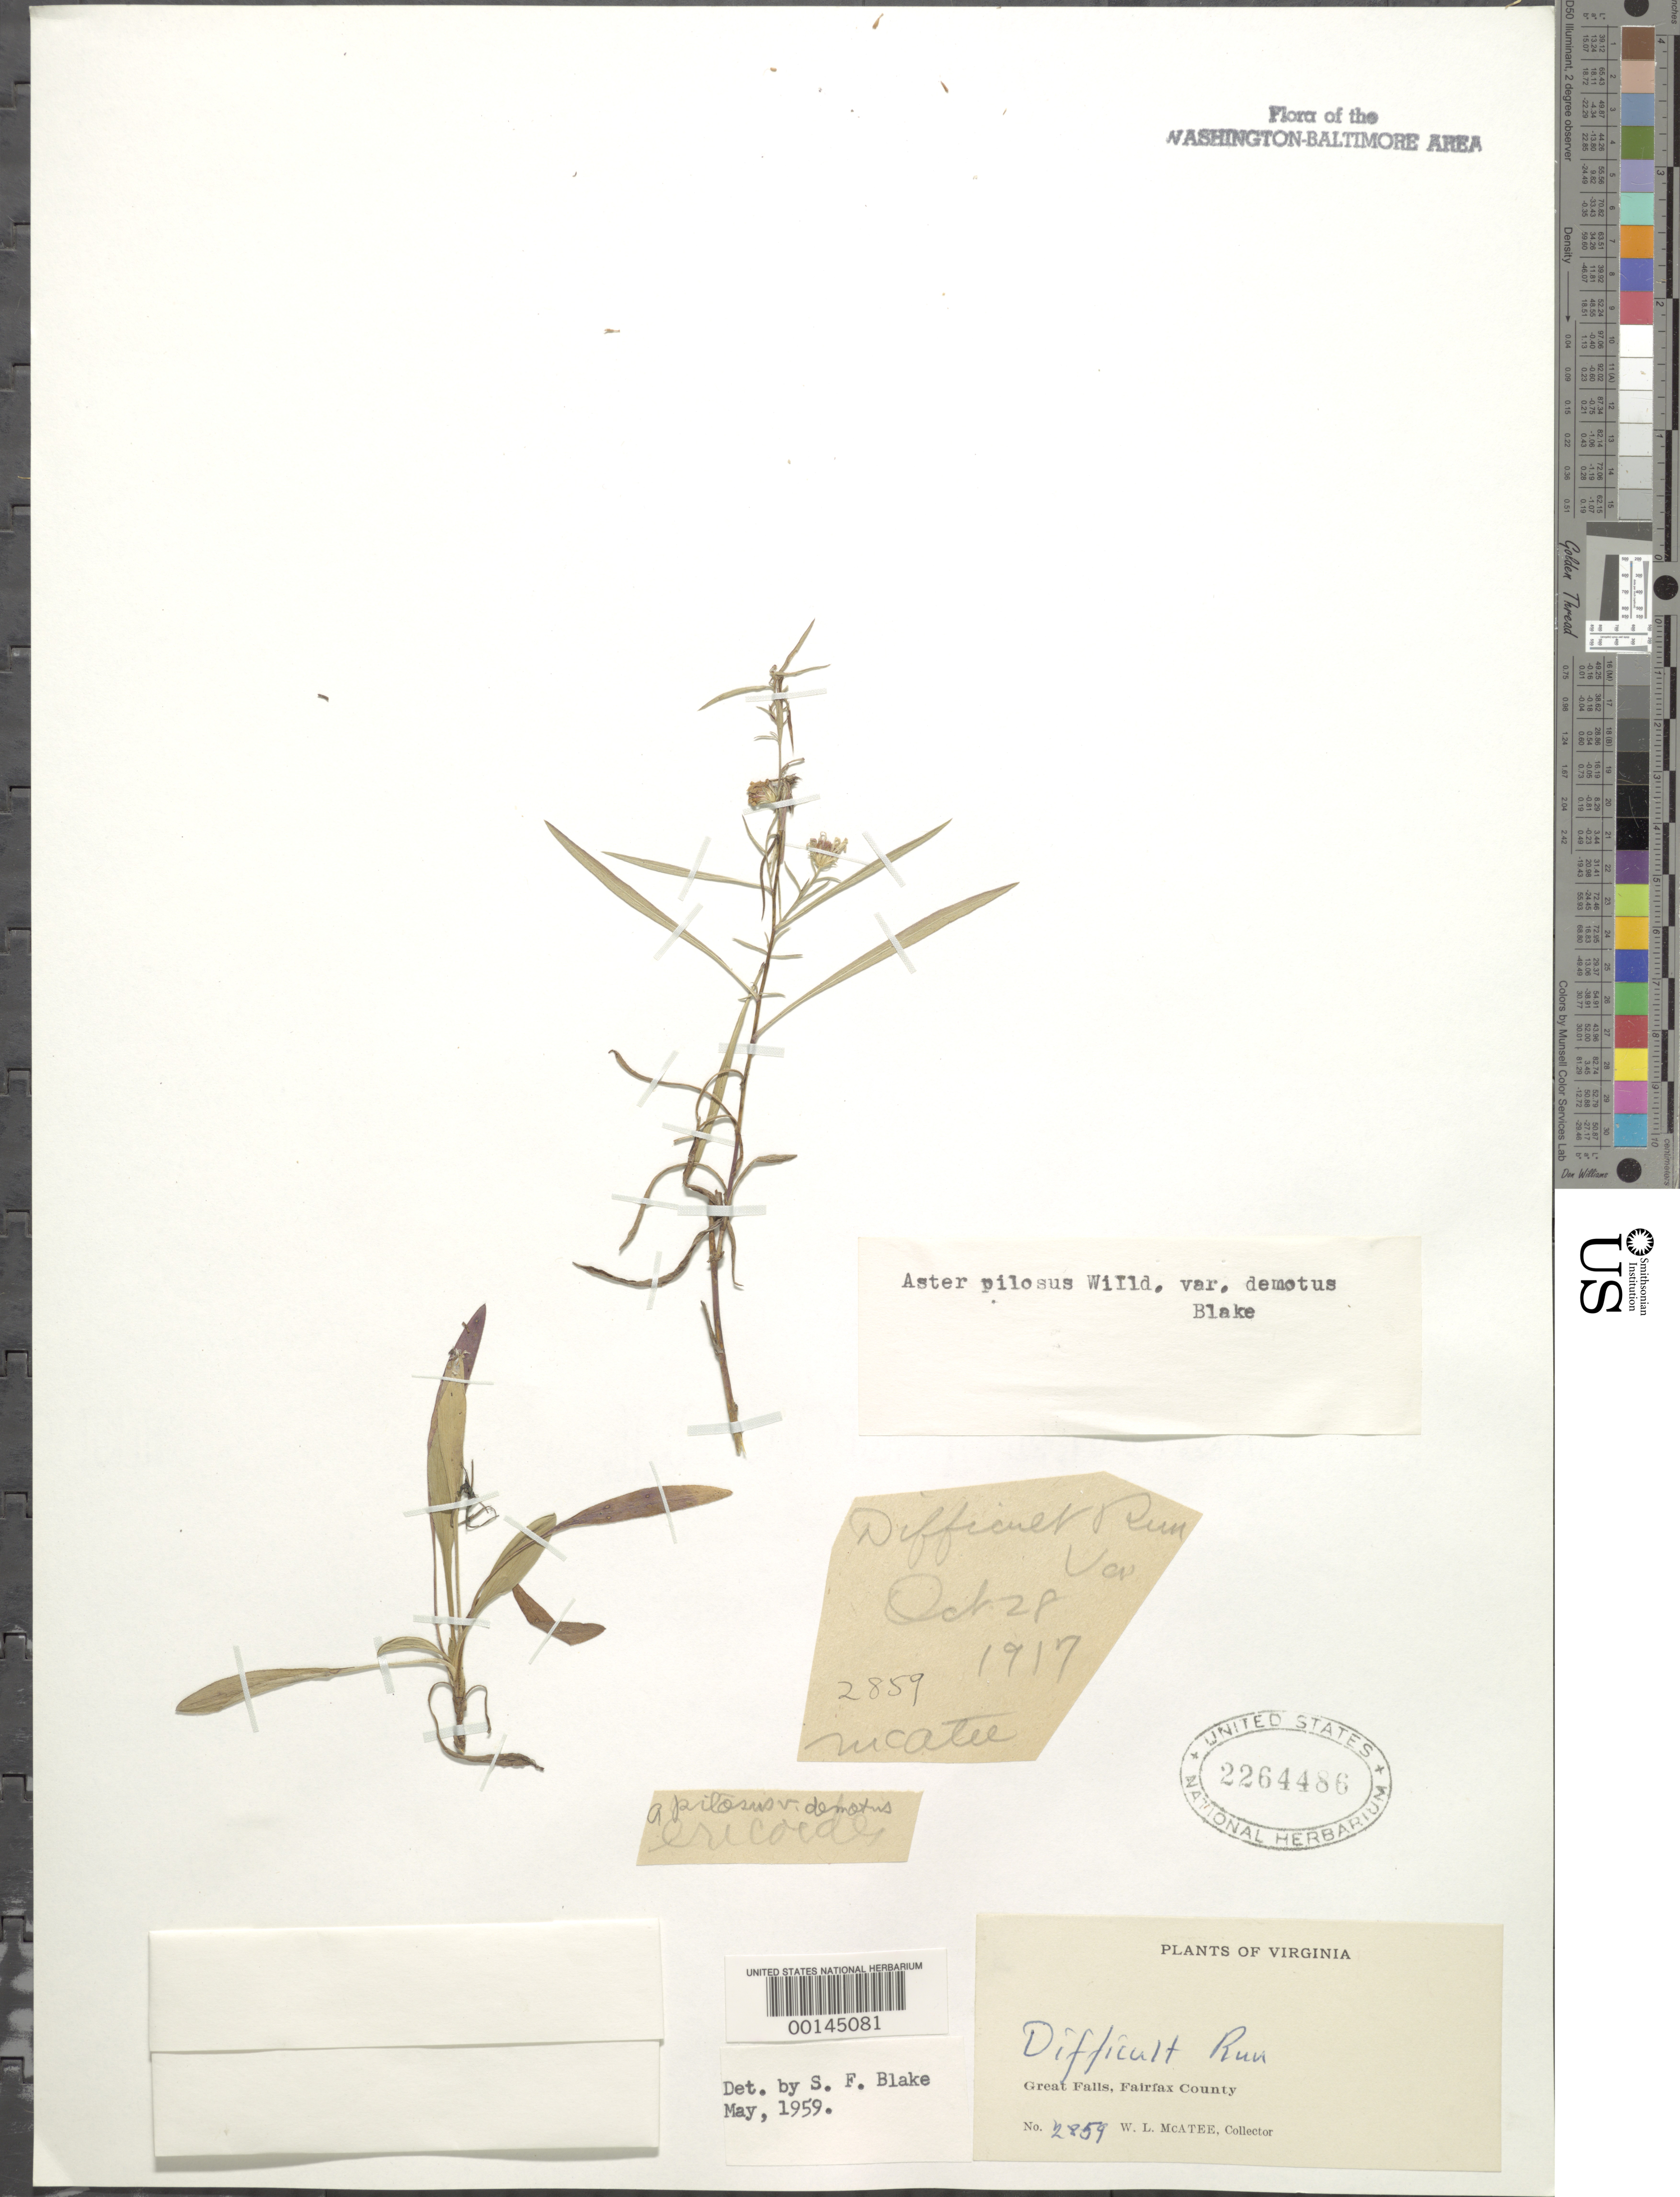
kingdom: Plantae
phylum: Tracheophyta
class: Magnoliopsida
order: Asterales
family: Asteraceae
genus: Symphyotrichum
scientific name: Symphyotrichum pilosum var. pringlei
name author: (A. Gray) G.L. Nesom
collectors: W. McAtee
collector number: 2859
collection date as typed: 28 Oct 1917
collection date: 1917-10-28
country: United States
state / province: Virginia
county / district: Fairfax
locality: Difficult Run C. & O. Canal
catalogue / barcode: US 2264486